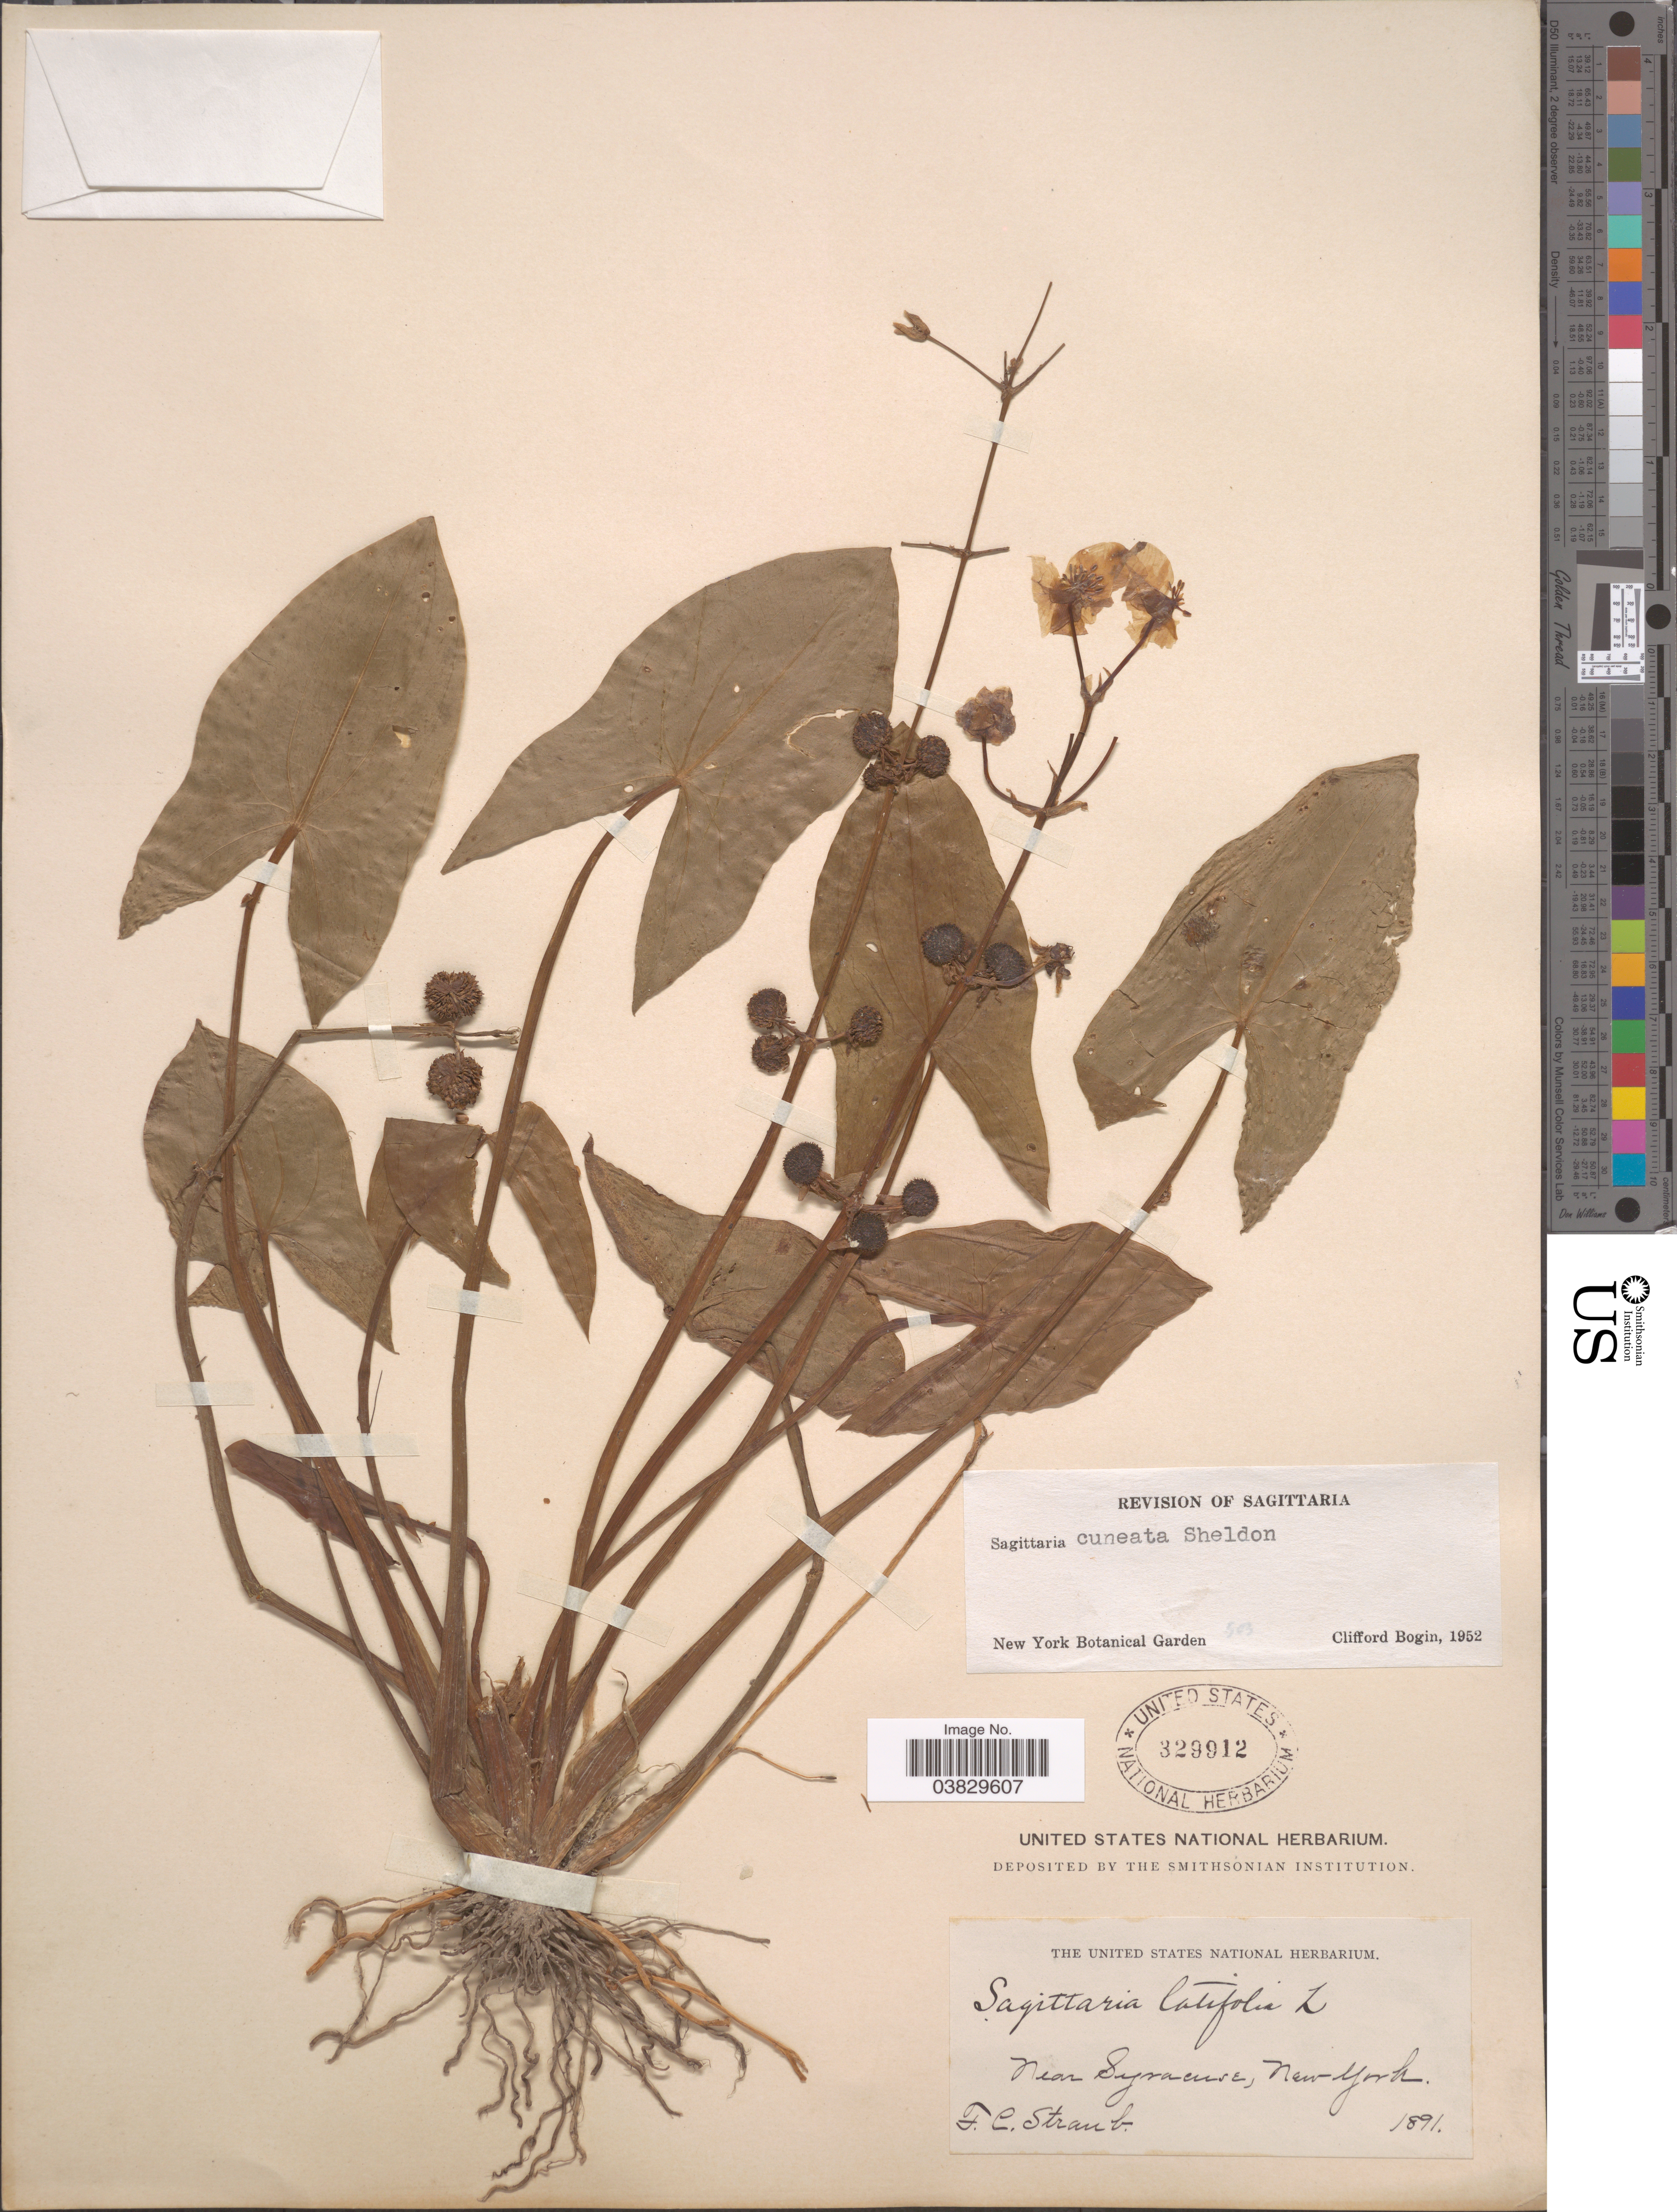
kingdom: Plantae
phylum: Tracheophyta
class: Liliopsida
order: Alismatales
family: Alismataceae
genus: Sagittaria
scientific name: Sagittaria cuneata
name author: E. Sheld.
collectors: F. Straub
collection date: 1891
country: United States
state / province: New York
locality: Near Syracuse.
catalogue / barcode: US 329912